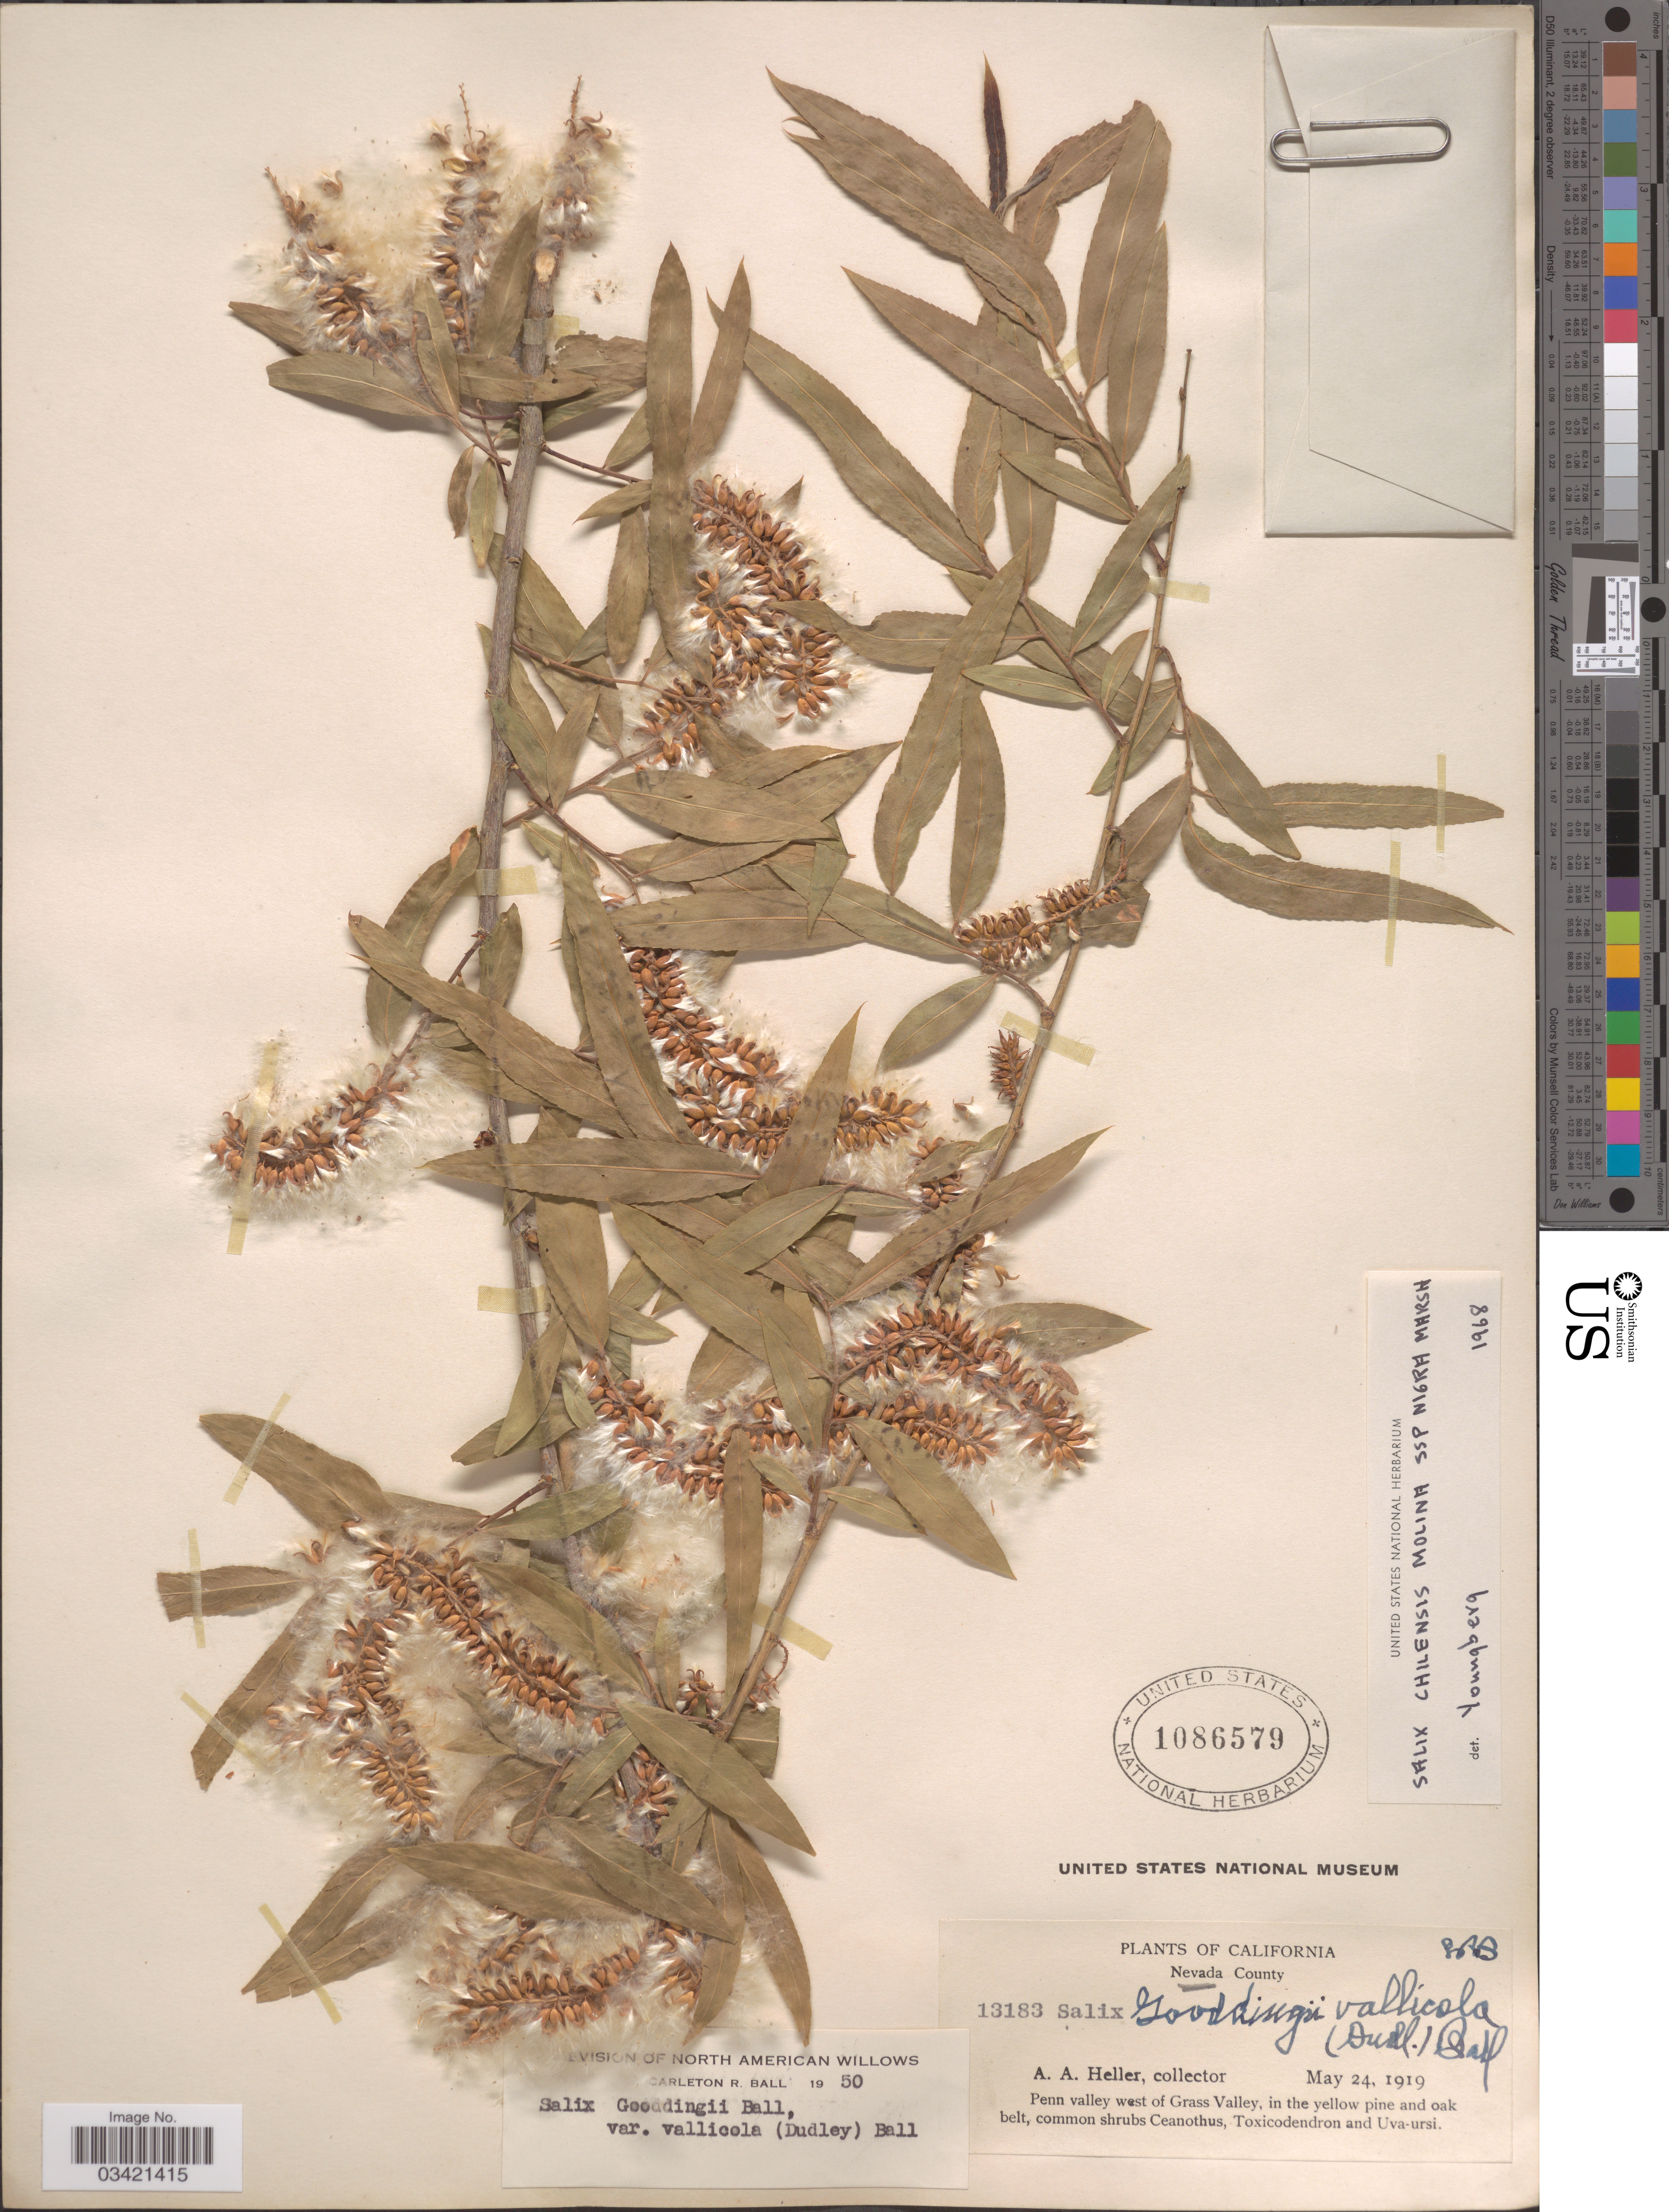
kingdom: Plantae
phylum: Tracheophyta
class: Magnoliopsida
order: Malpighiales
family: Salicaceae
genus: Salix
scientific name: Salix gooddingii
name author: C.R. Ball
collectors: A. A. Heller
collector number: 13183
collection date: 1919-05-24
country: United States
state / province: California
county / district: Nevada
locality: Nevada County. Penn valley west of Grass Valley.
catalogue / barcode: US 1086579